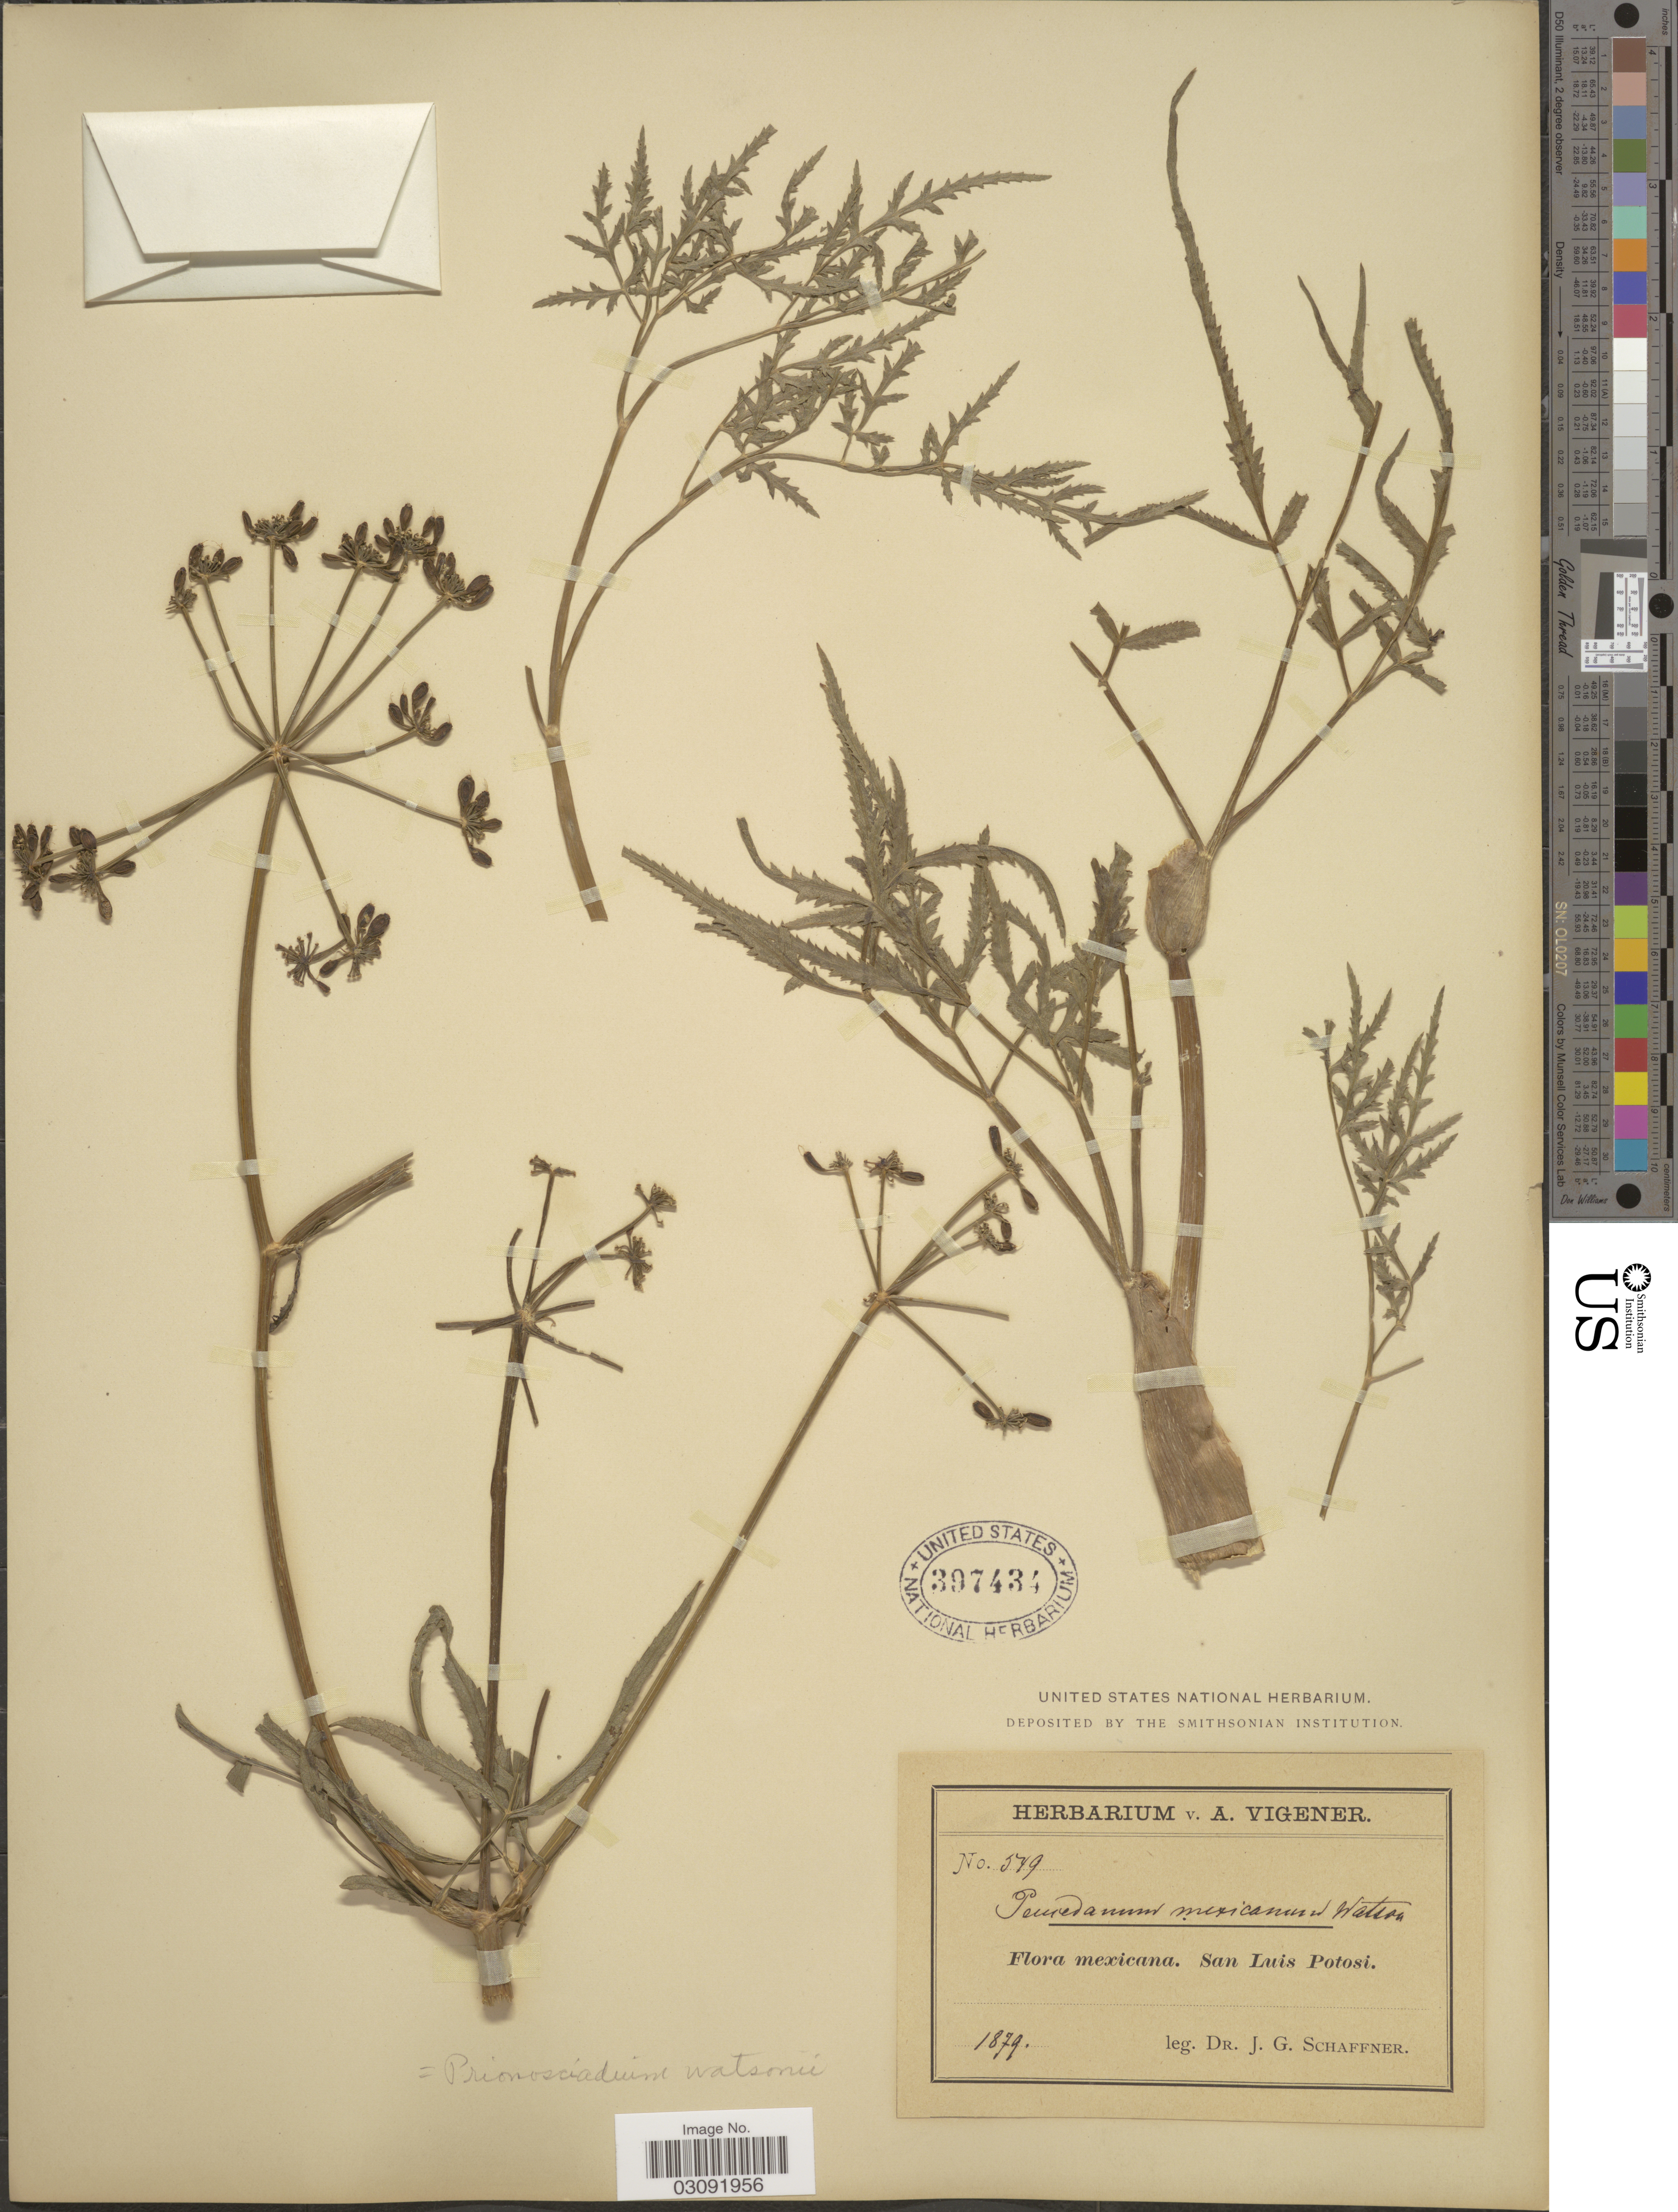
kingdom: Plantae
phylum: Tracheophyta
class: Magnoliopsida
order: Apiales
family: Apiaceae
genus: Prionosciadium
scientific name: Prionosciadium watsonii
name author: J.M. Coult. & Rose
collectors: J. G. Schaffner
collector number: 549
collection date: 1879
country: Mexico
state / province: San Luis Potosí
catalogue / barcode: US 397434